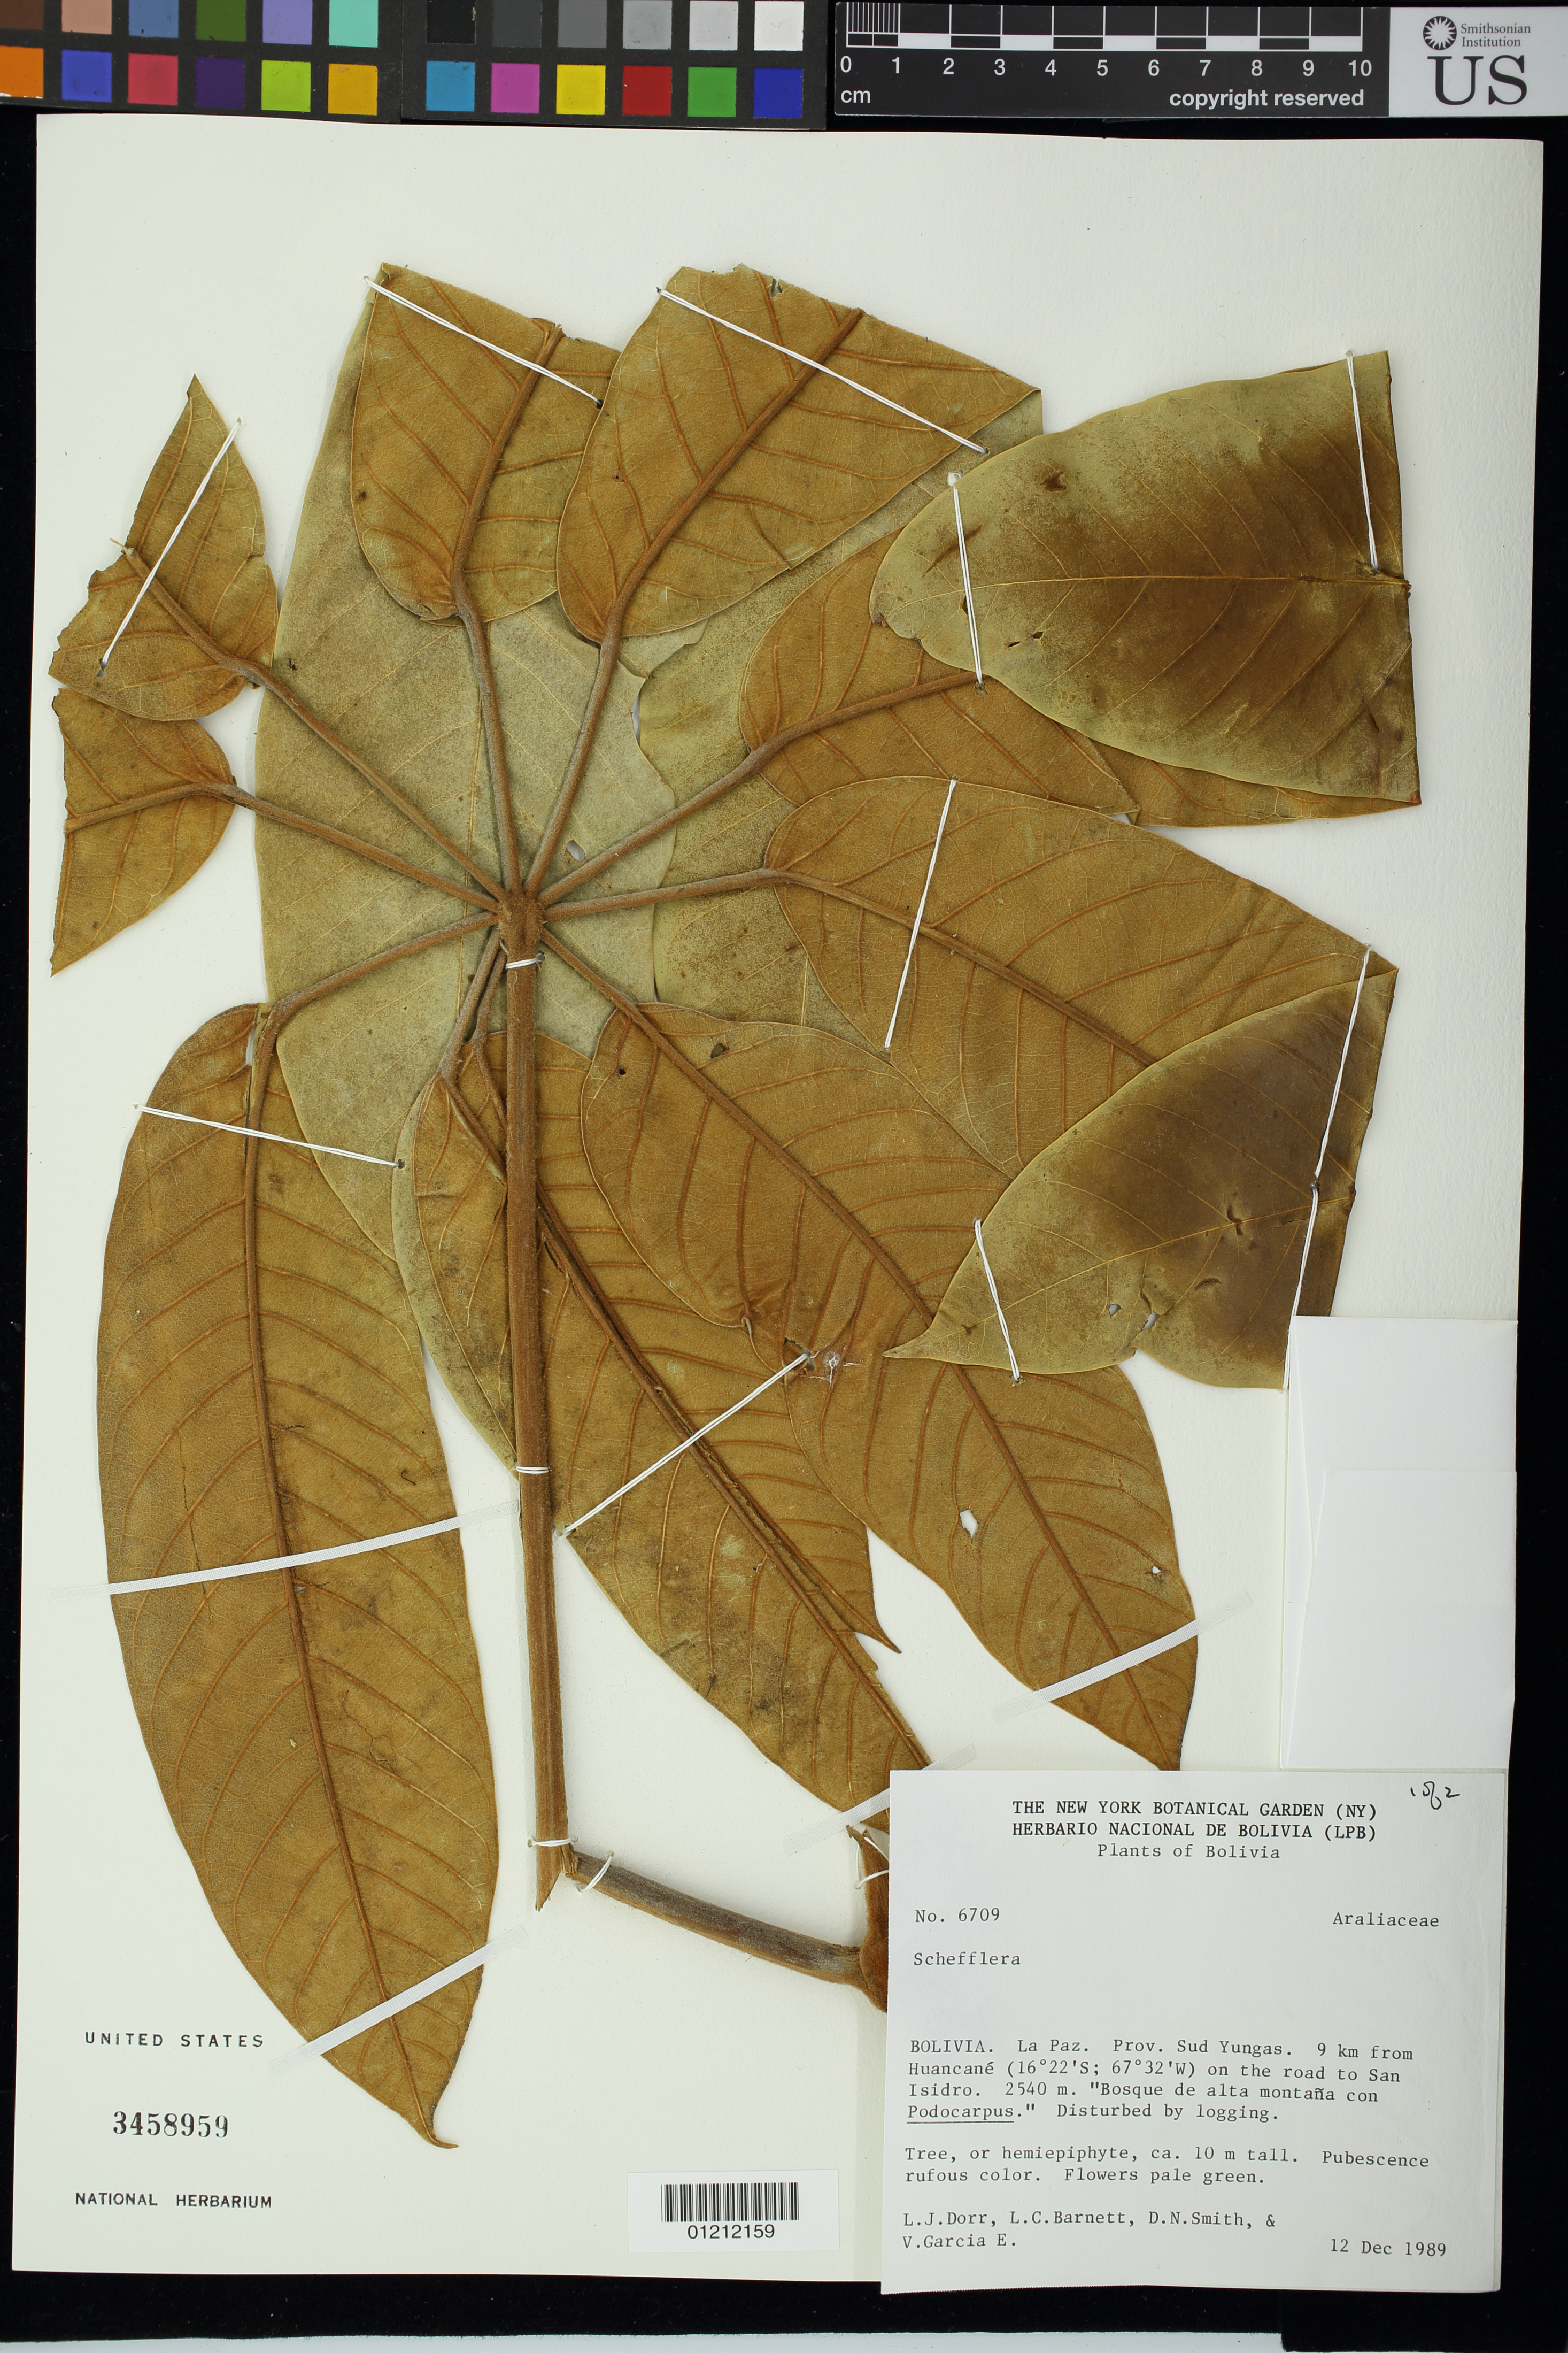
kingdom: Plantae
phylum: Tracheophyta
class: Magnoliopsida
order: Apiales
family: Araliaceae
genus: Schefflera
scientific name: Schefflera sp.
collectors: L. J. Dorr, L. C. Barnett, D. Smith & V. Garcia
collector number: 6709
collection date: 1989-12-12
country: Bolivia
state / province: La Paz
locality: Prov. Sud Yungas. 9 km from Huancané on road to San Isidro.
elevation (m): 2540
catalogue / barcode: US 3458959